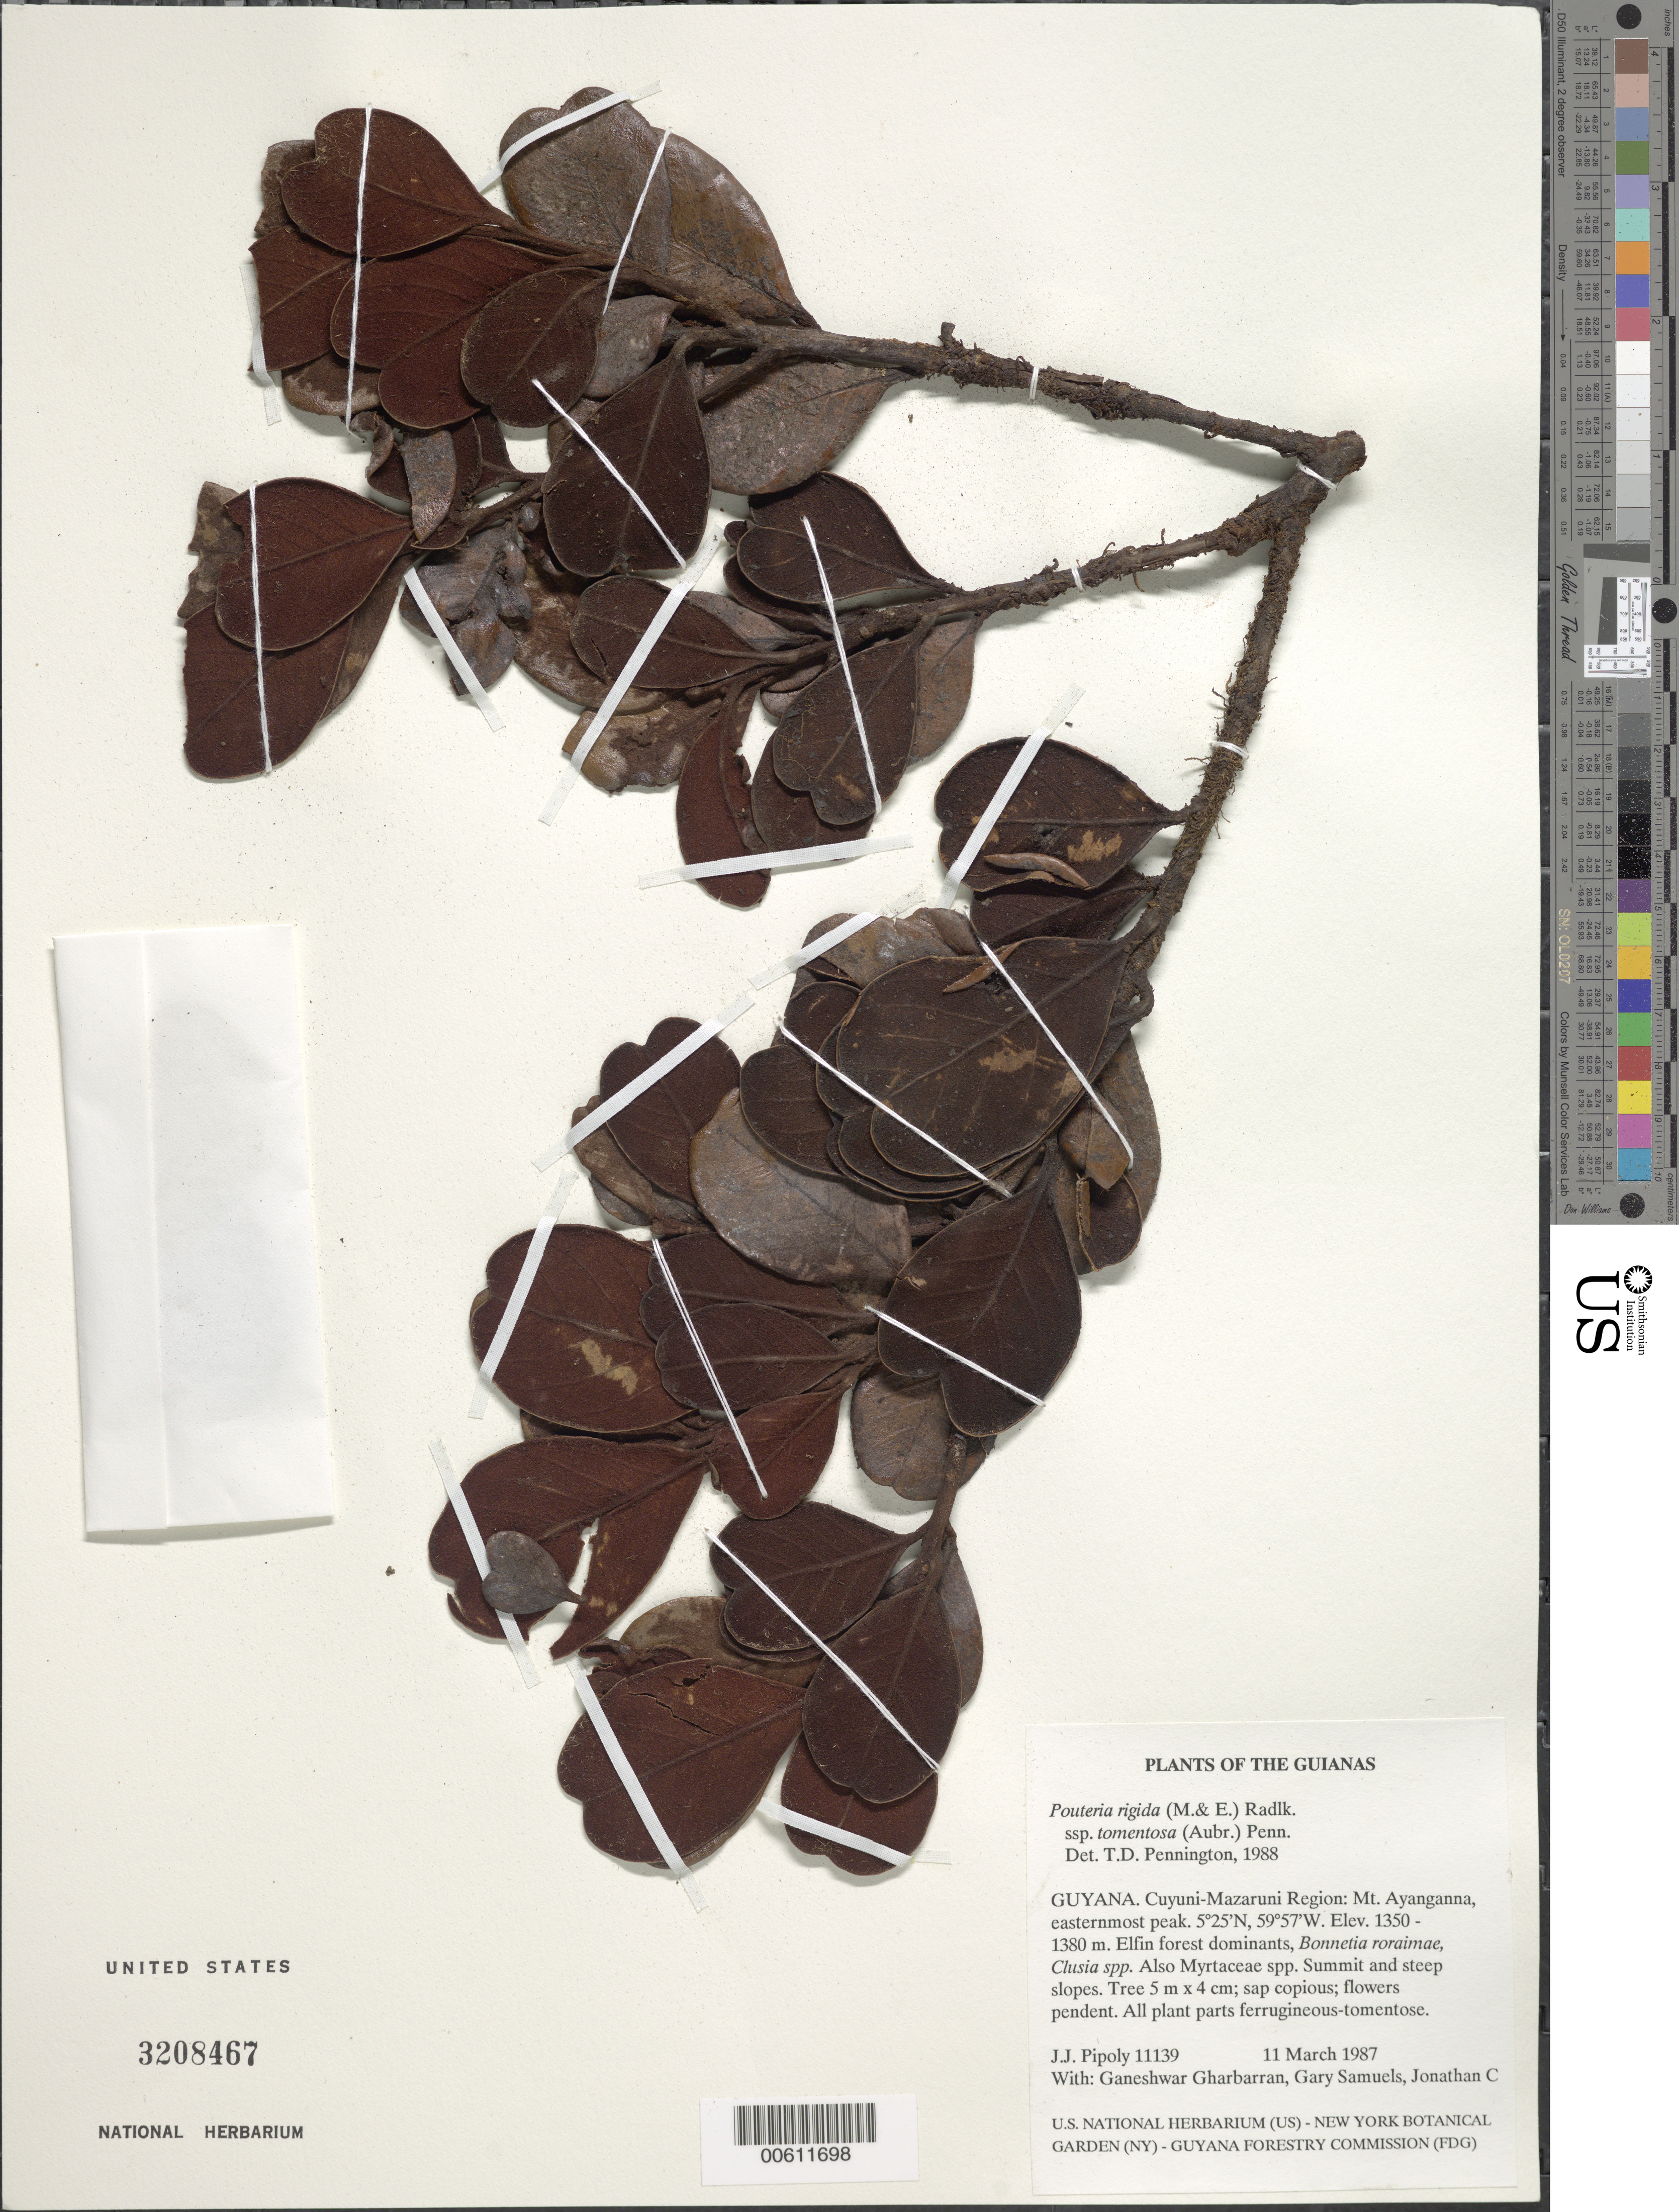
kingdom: Plantae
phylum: Tracheophyta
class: Magnoliopsida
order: Ericales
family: Sapotaceae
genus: Pouteria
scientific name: Pouteria rigida subsp. tomentosa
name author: (Aubrév.) T.D. Penn.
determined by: Pennington, T. D., (K)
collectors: J. J. Pipoly, G. Gharbarran, G. Samuels & J. Chin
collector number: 11139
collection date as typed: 11 March 1987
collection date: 1987-03-11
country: Guyana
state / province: Cuyuni-Mazaruni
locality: Mt. Ayanganna, easternmost peak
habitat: Summit and steep slopes. Elfin forest dominated by Bonnetia roraimae, Clusia spp., various Myrtaceae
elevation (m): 1350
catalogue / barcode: US 3208467